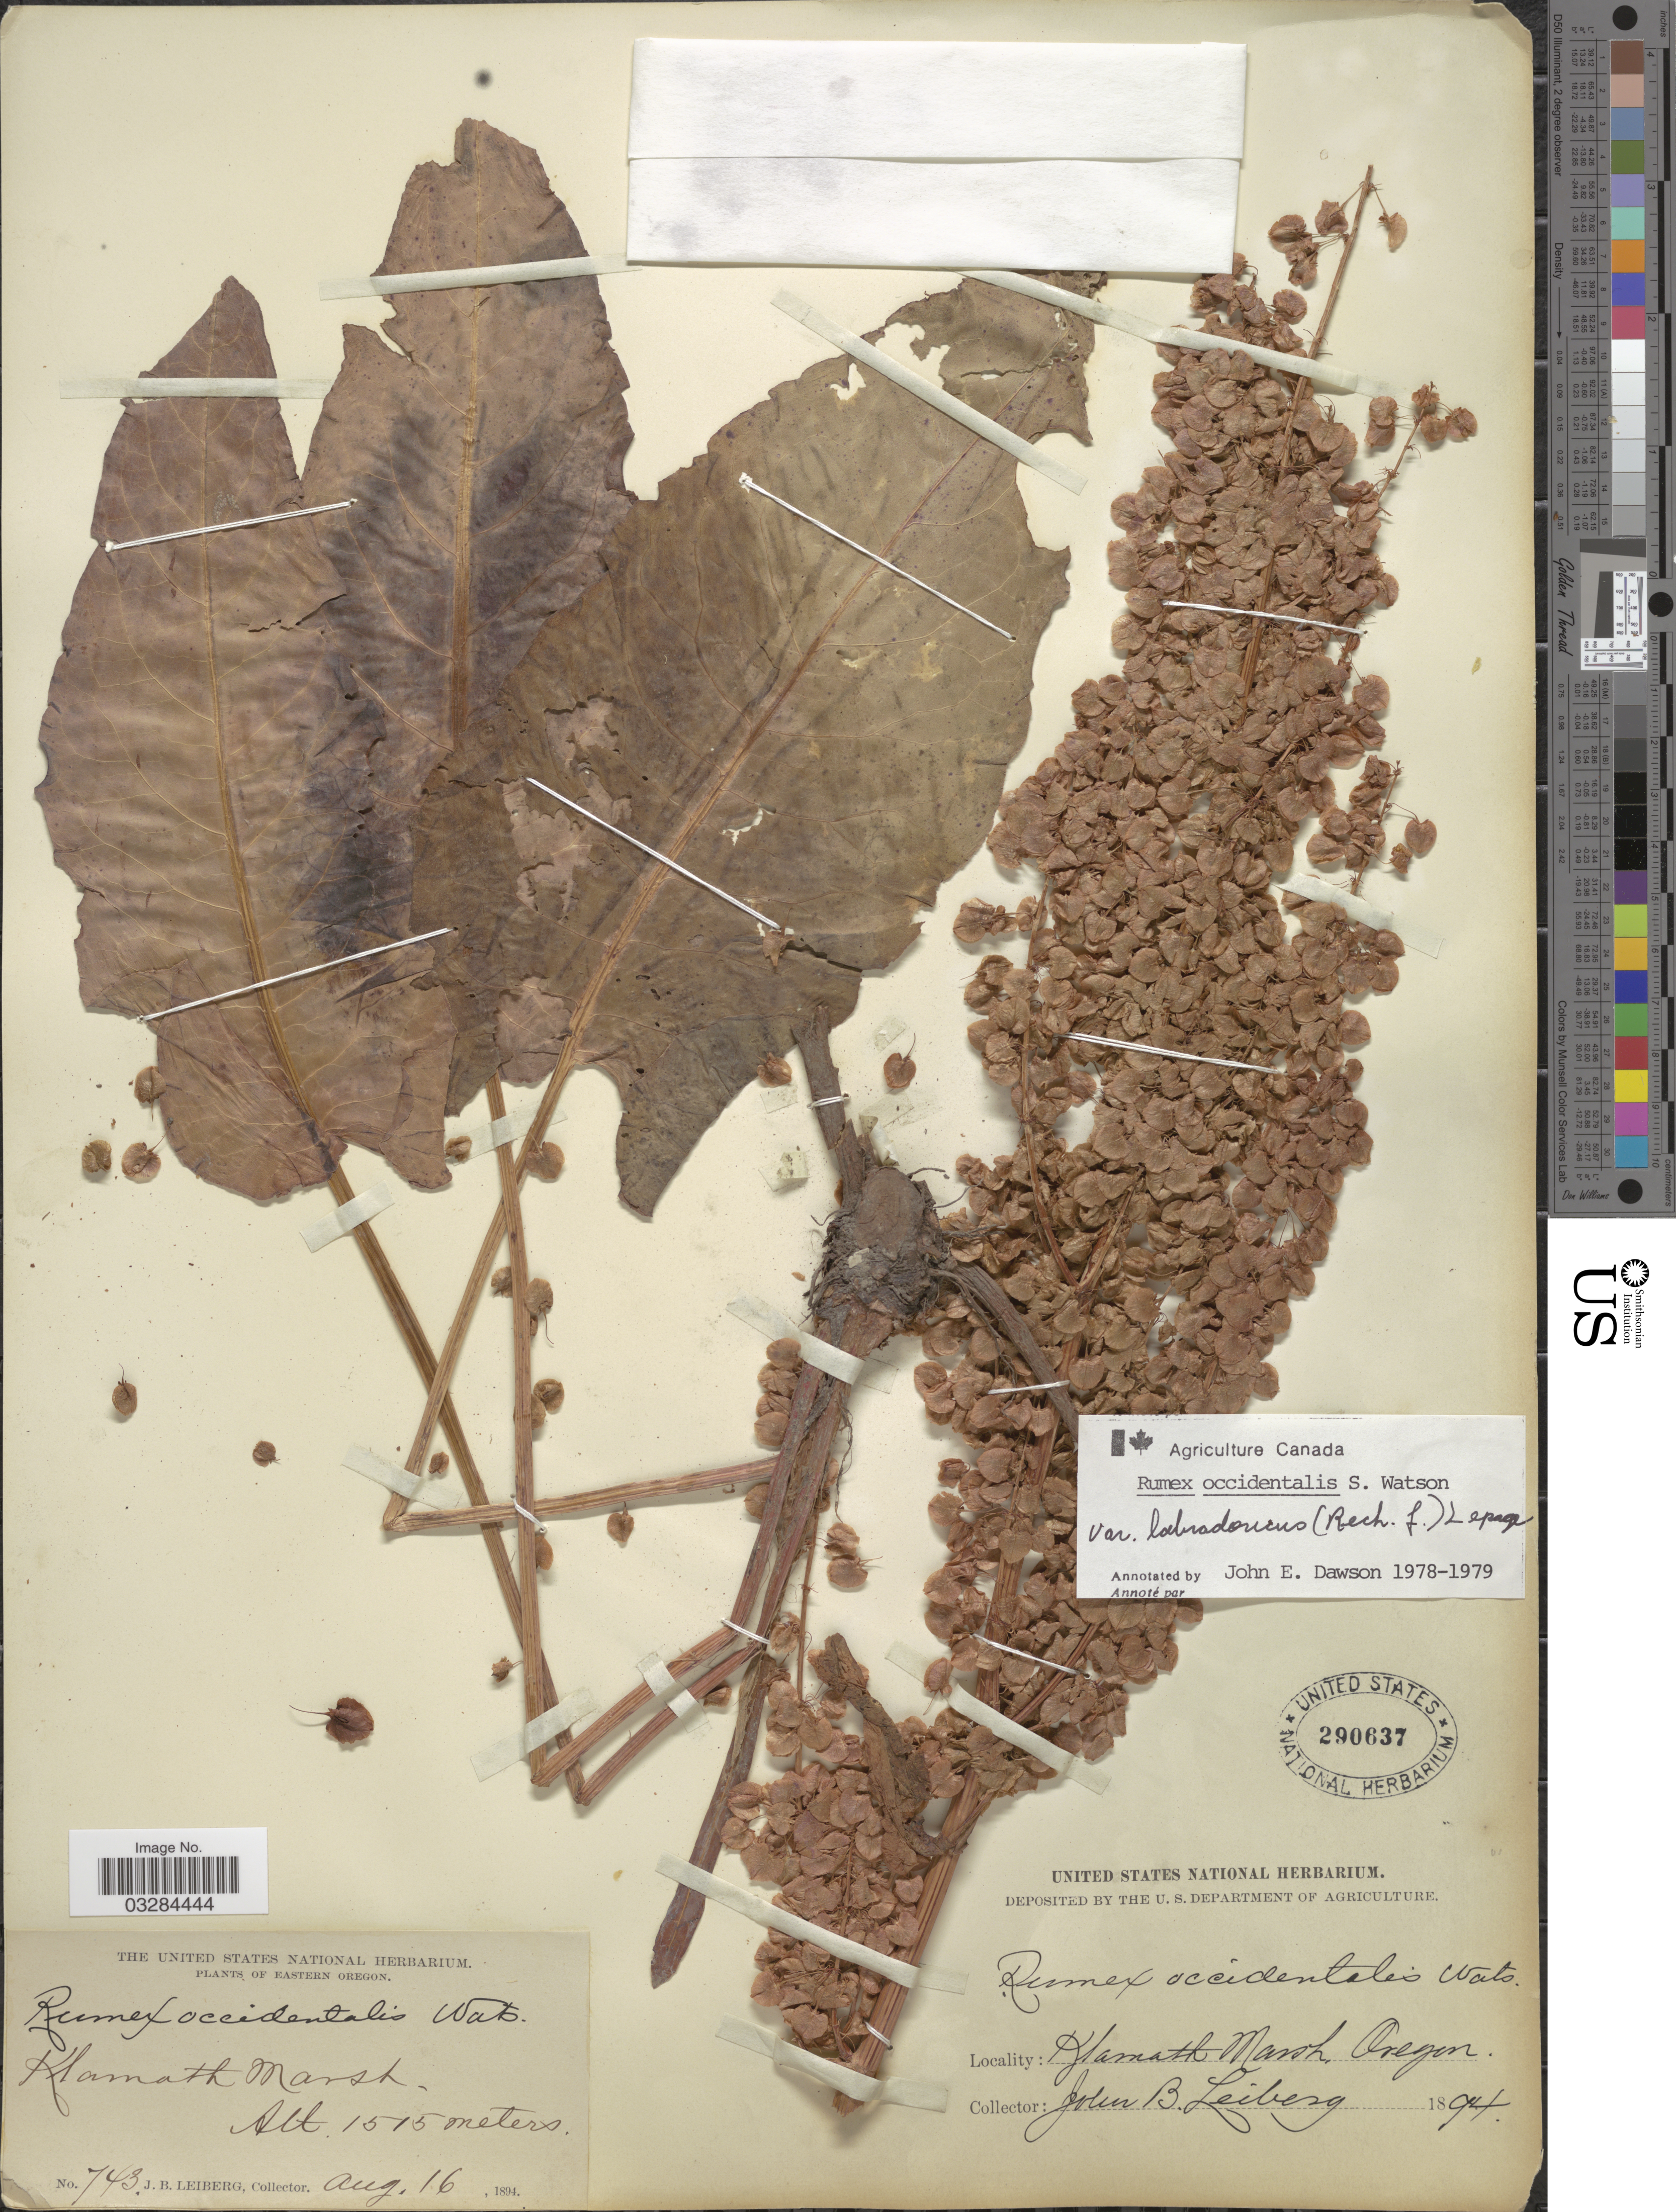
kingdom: Plantae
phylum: Tracheophyta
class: Magnoliopsida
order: Caryophyllales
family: Polygonaceae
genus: Rumex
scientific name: Rumex occidentalis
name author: S. Watson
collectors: J. B. Leiberg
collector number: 743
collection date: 1894-08-16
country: United States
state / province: Oregon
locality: Eastern Oregon. Klamath Marsh.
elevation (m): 1515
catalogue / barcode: US 290637